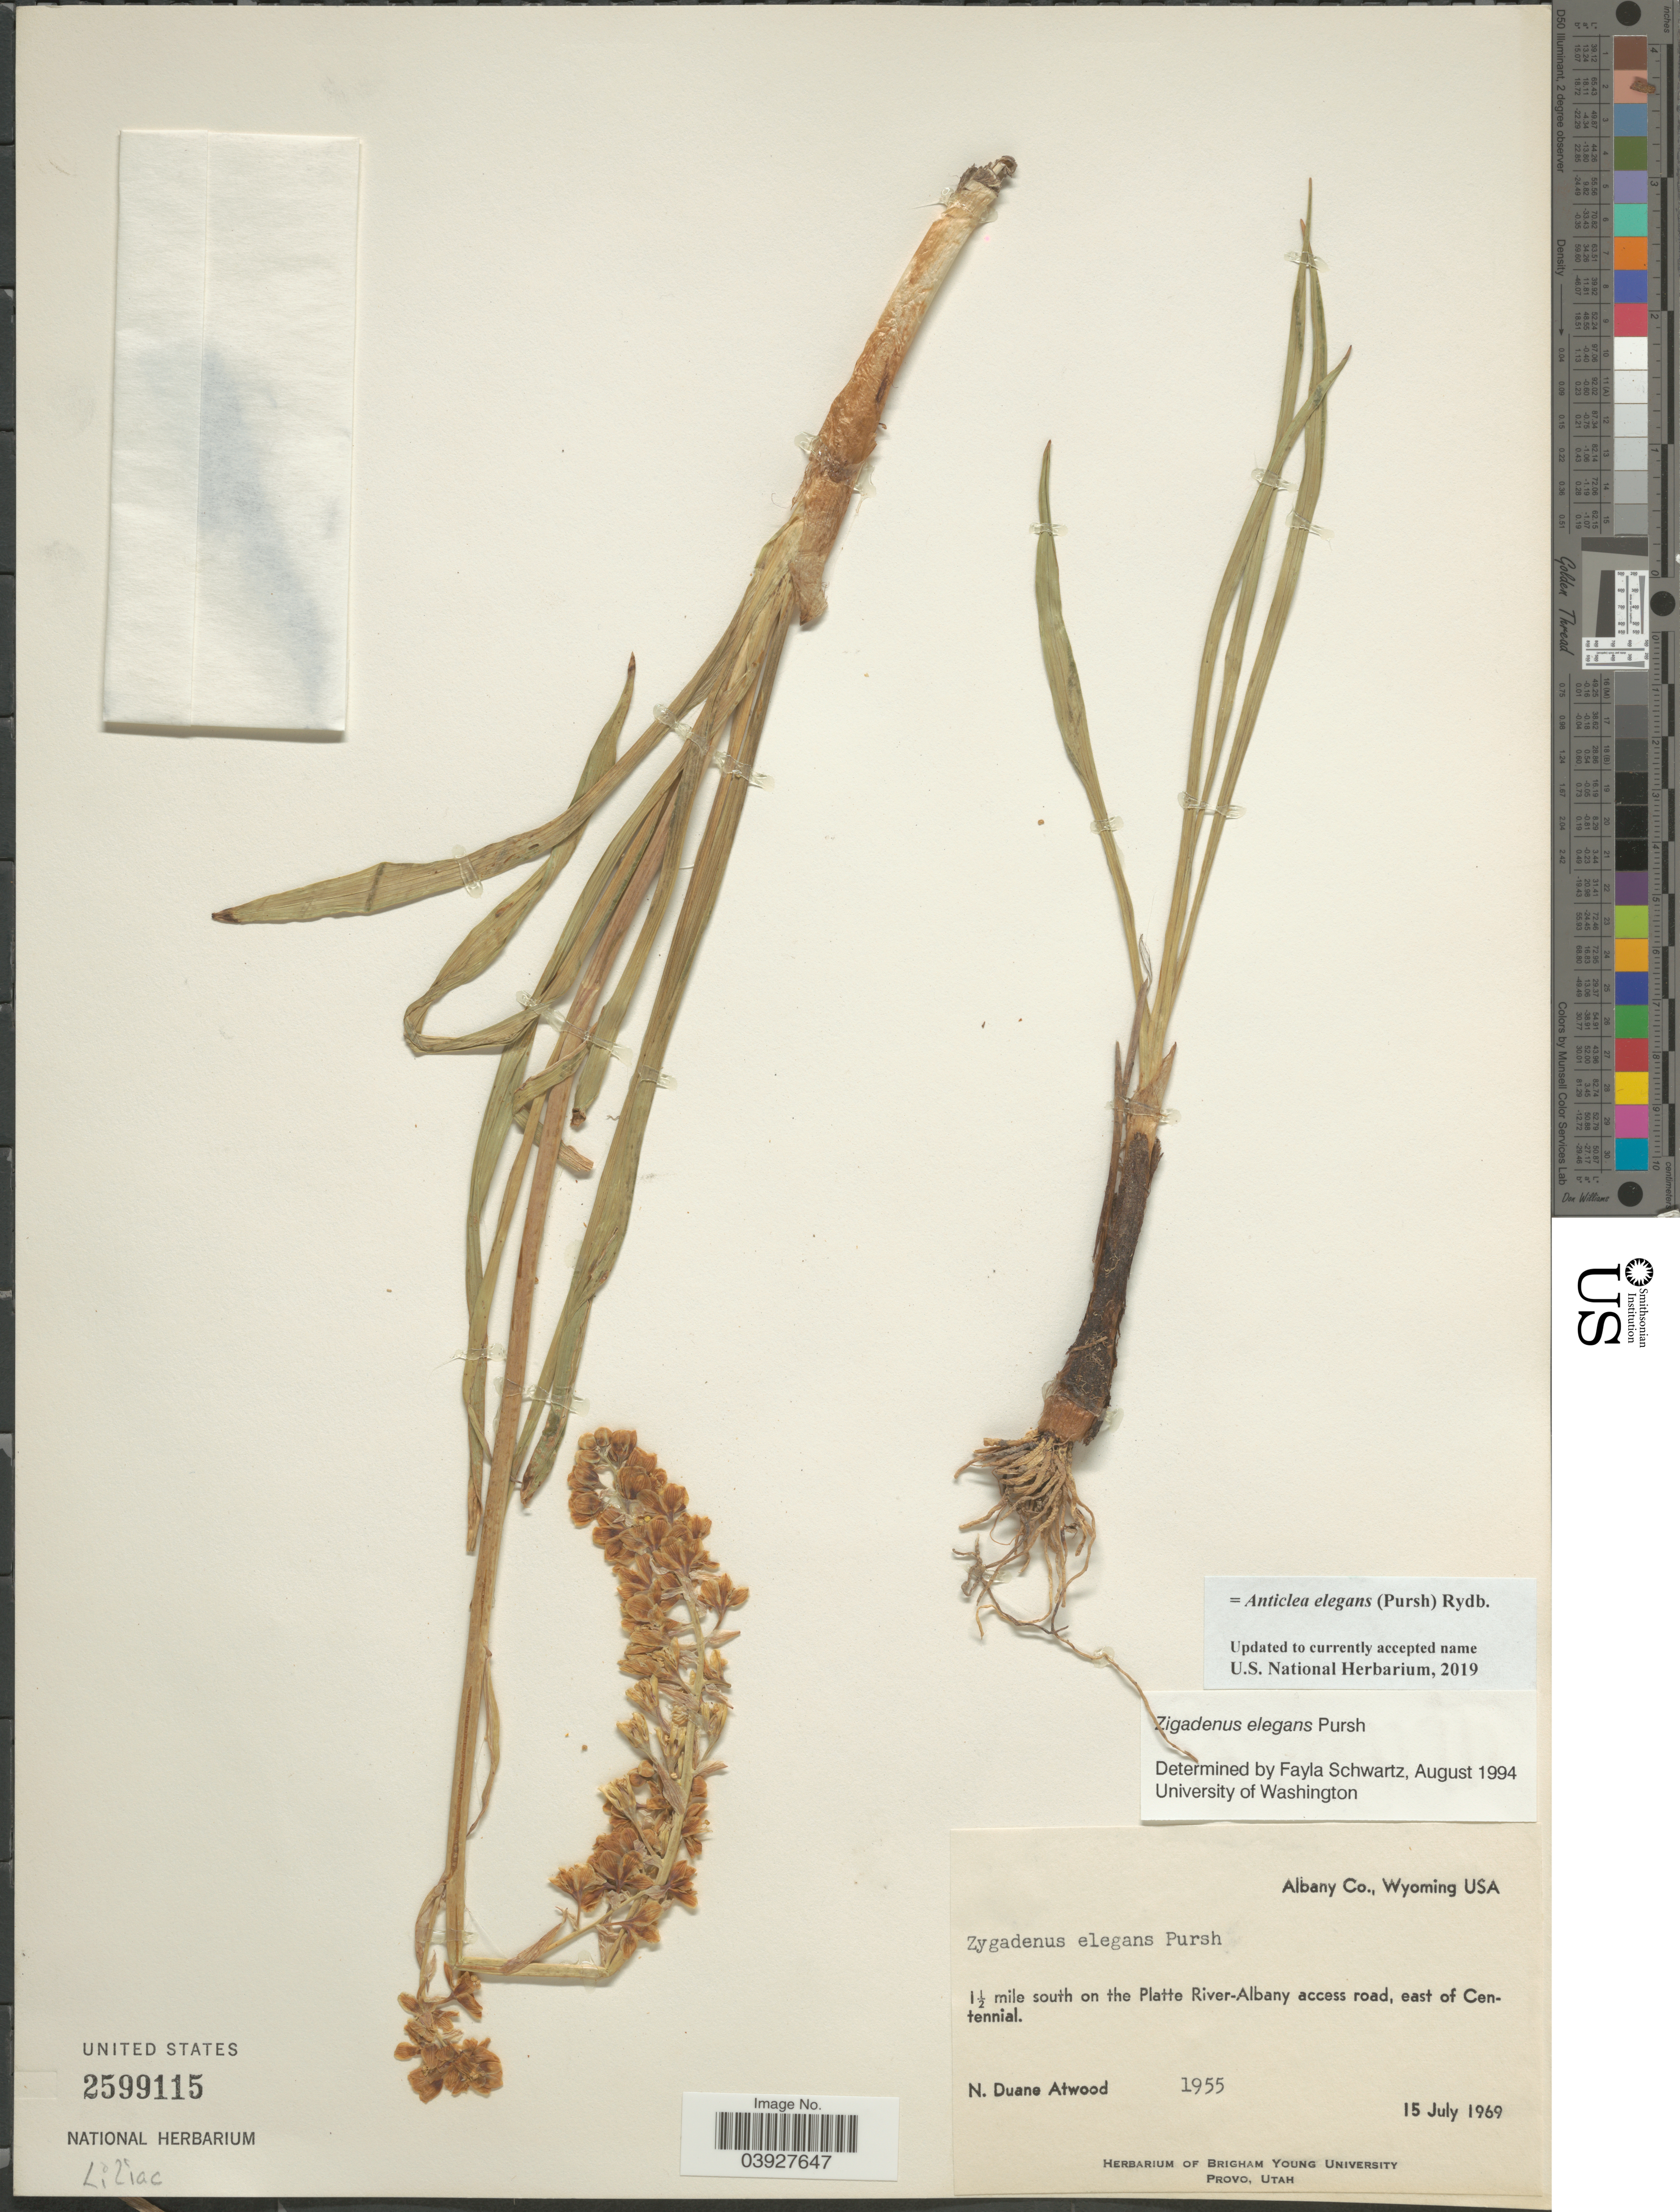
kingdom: Plantae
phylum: Tracheophyta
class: Liliopsida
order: Liliales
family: Melanthiaceae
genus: Anticlea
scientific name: Anticlea elegans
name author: (Pursh) Rydb.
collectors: N. Atwood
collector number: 1955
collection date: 1969-07-15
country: United States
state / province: Wyoming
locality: Albany Co. 1½ mile south on the Platte River-Albany access road, east of Centennial.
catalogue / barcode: US 2599115